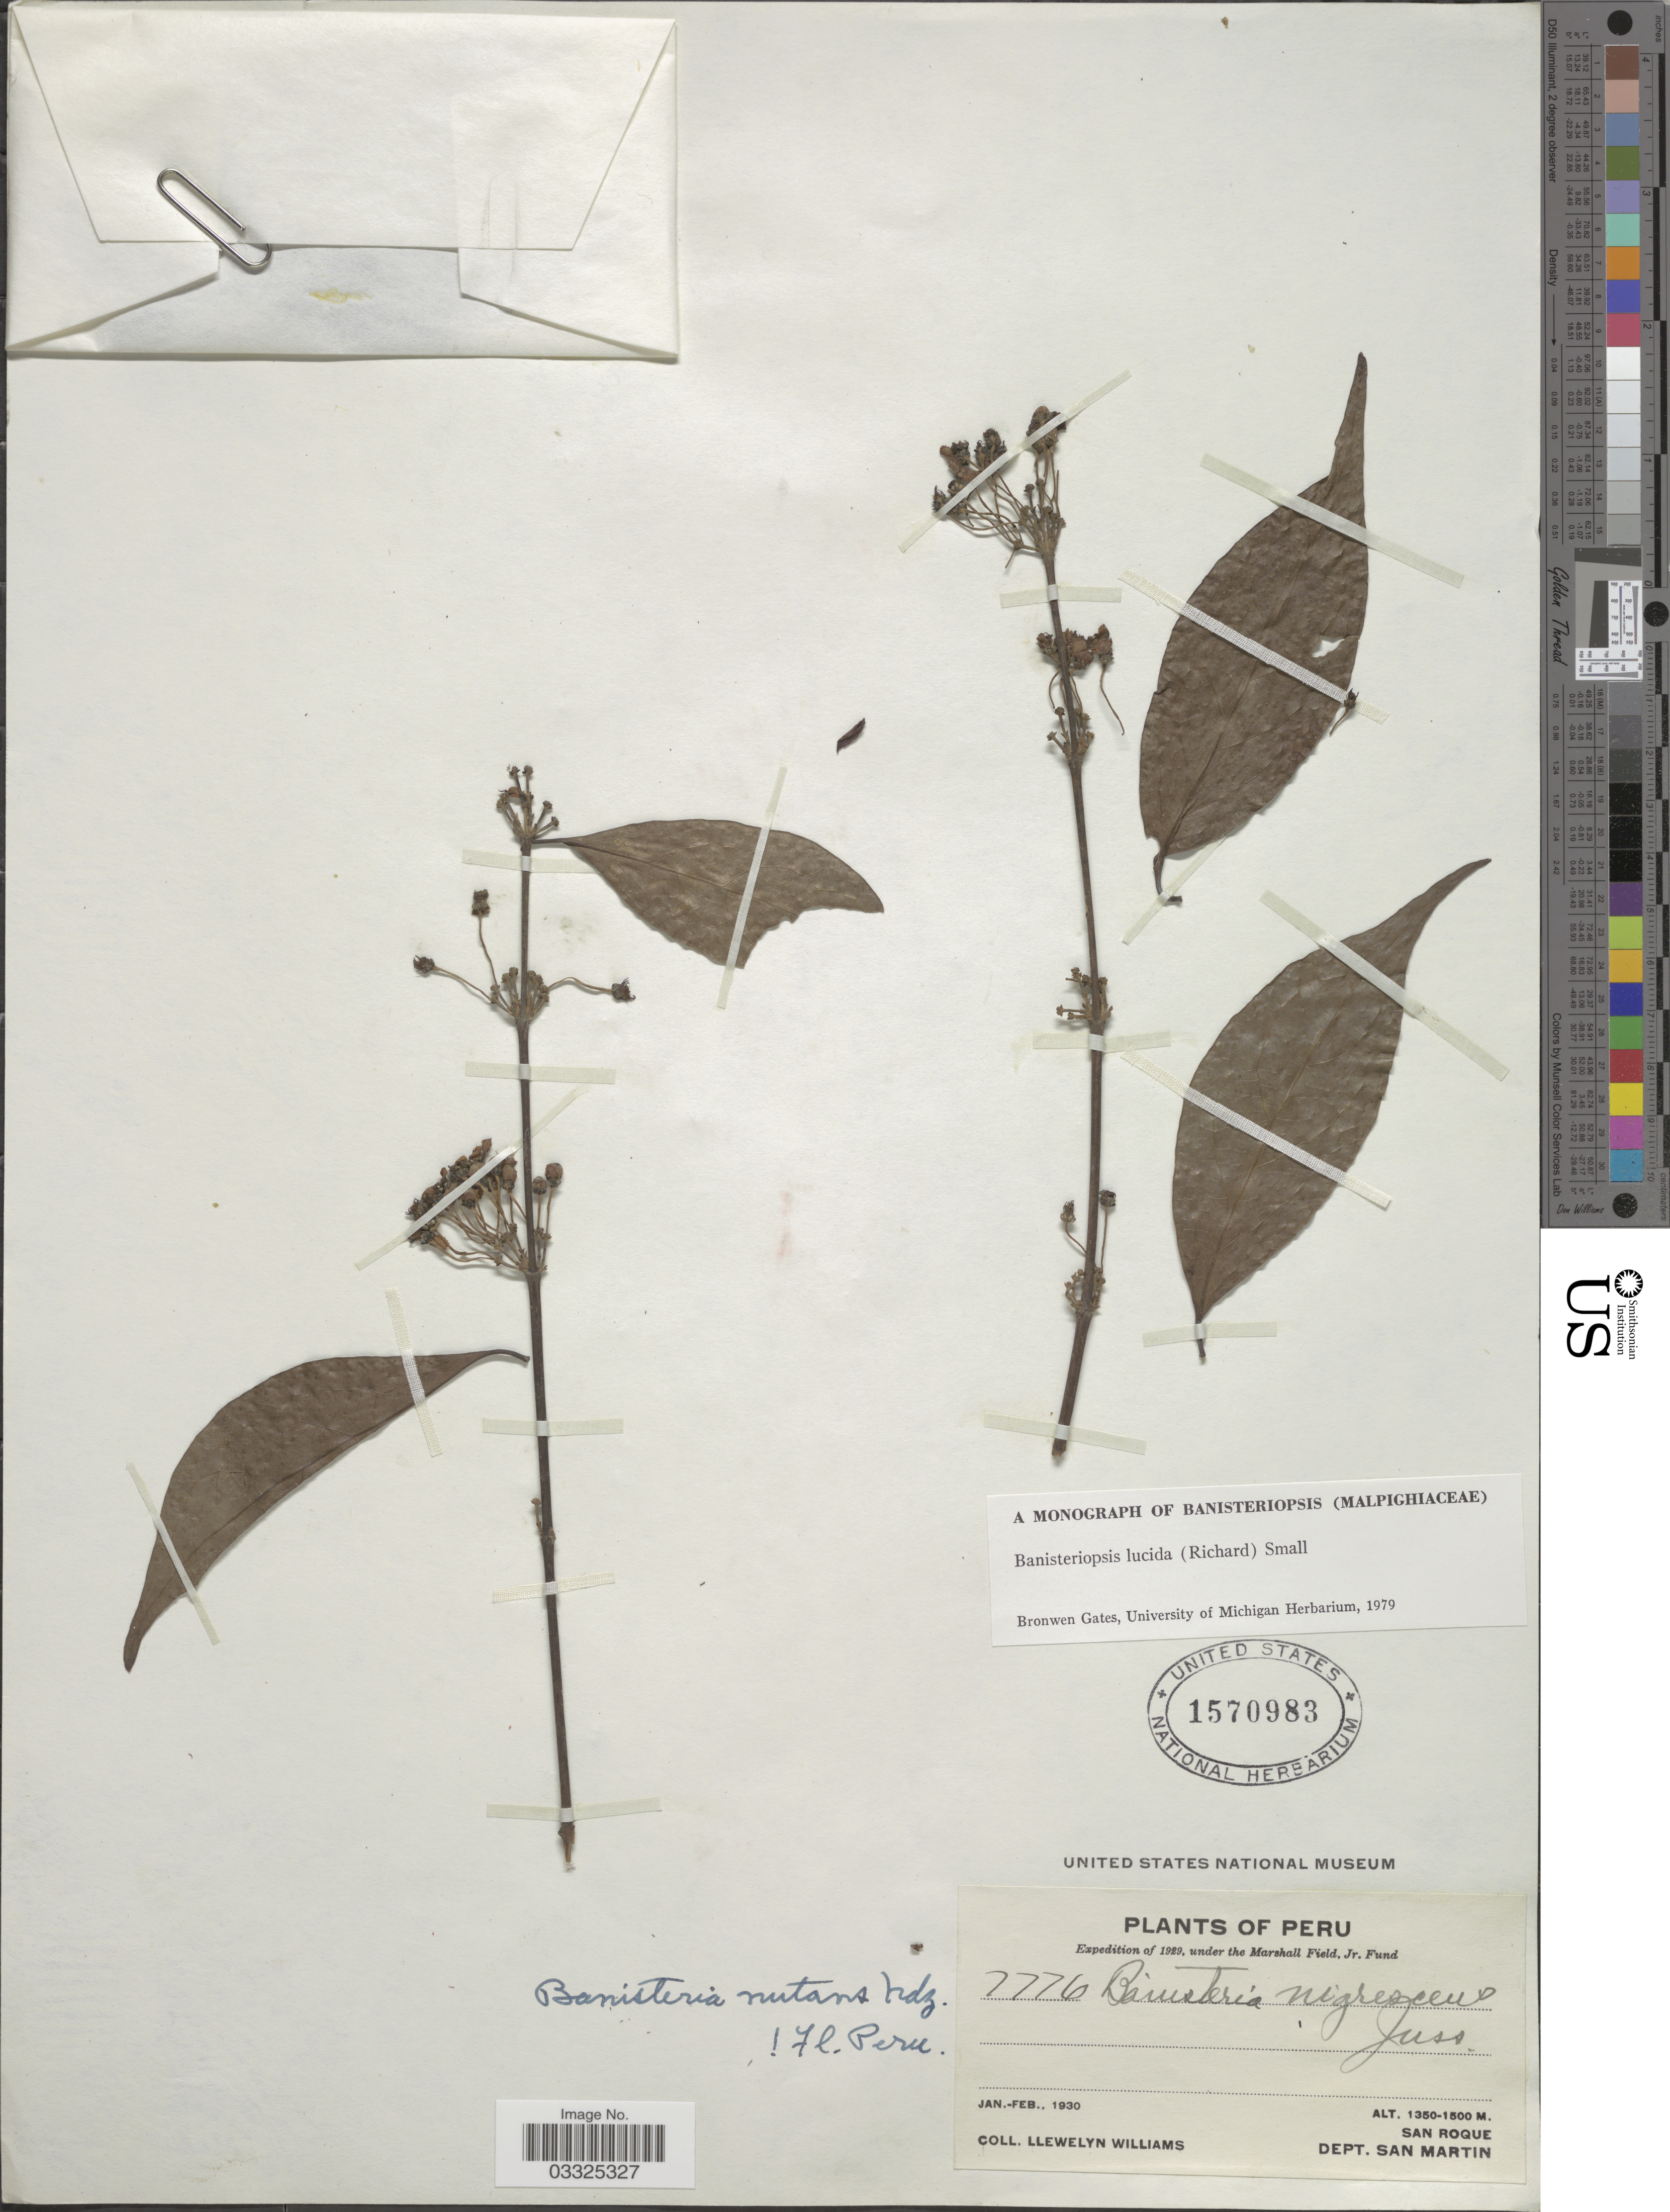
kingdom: Plantae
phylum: Tracheophyta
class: Magnoliopsida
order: Malpighiales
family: Malpighiaceae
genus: Banisteriopsis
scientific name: Banisteriopsis lucida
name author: (Rich.) Small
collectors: Ll. Williams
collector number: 7776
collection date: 1930-01/1930-02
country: Peru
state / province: San Martín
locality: San Roque, Dept. San Martin.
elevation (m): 1350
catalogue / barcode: US 1570983